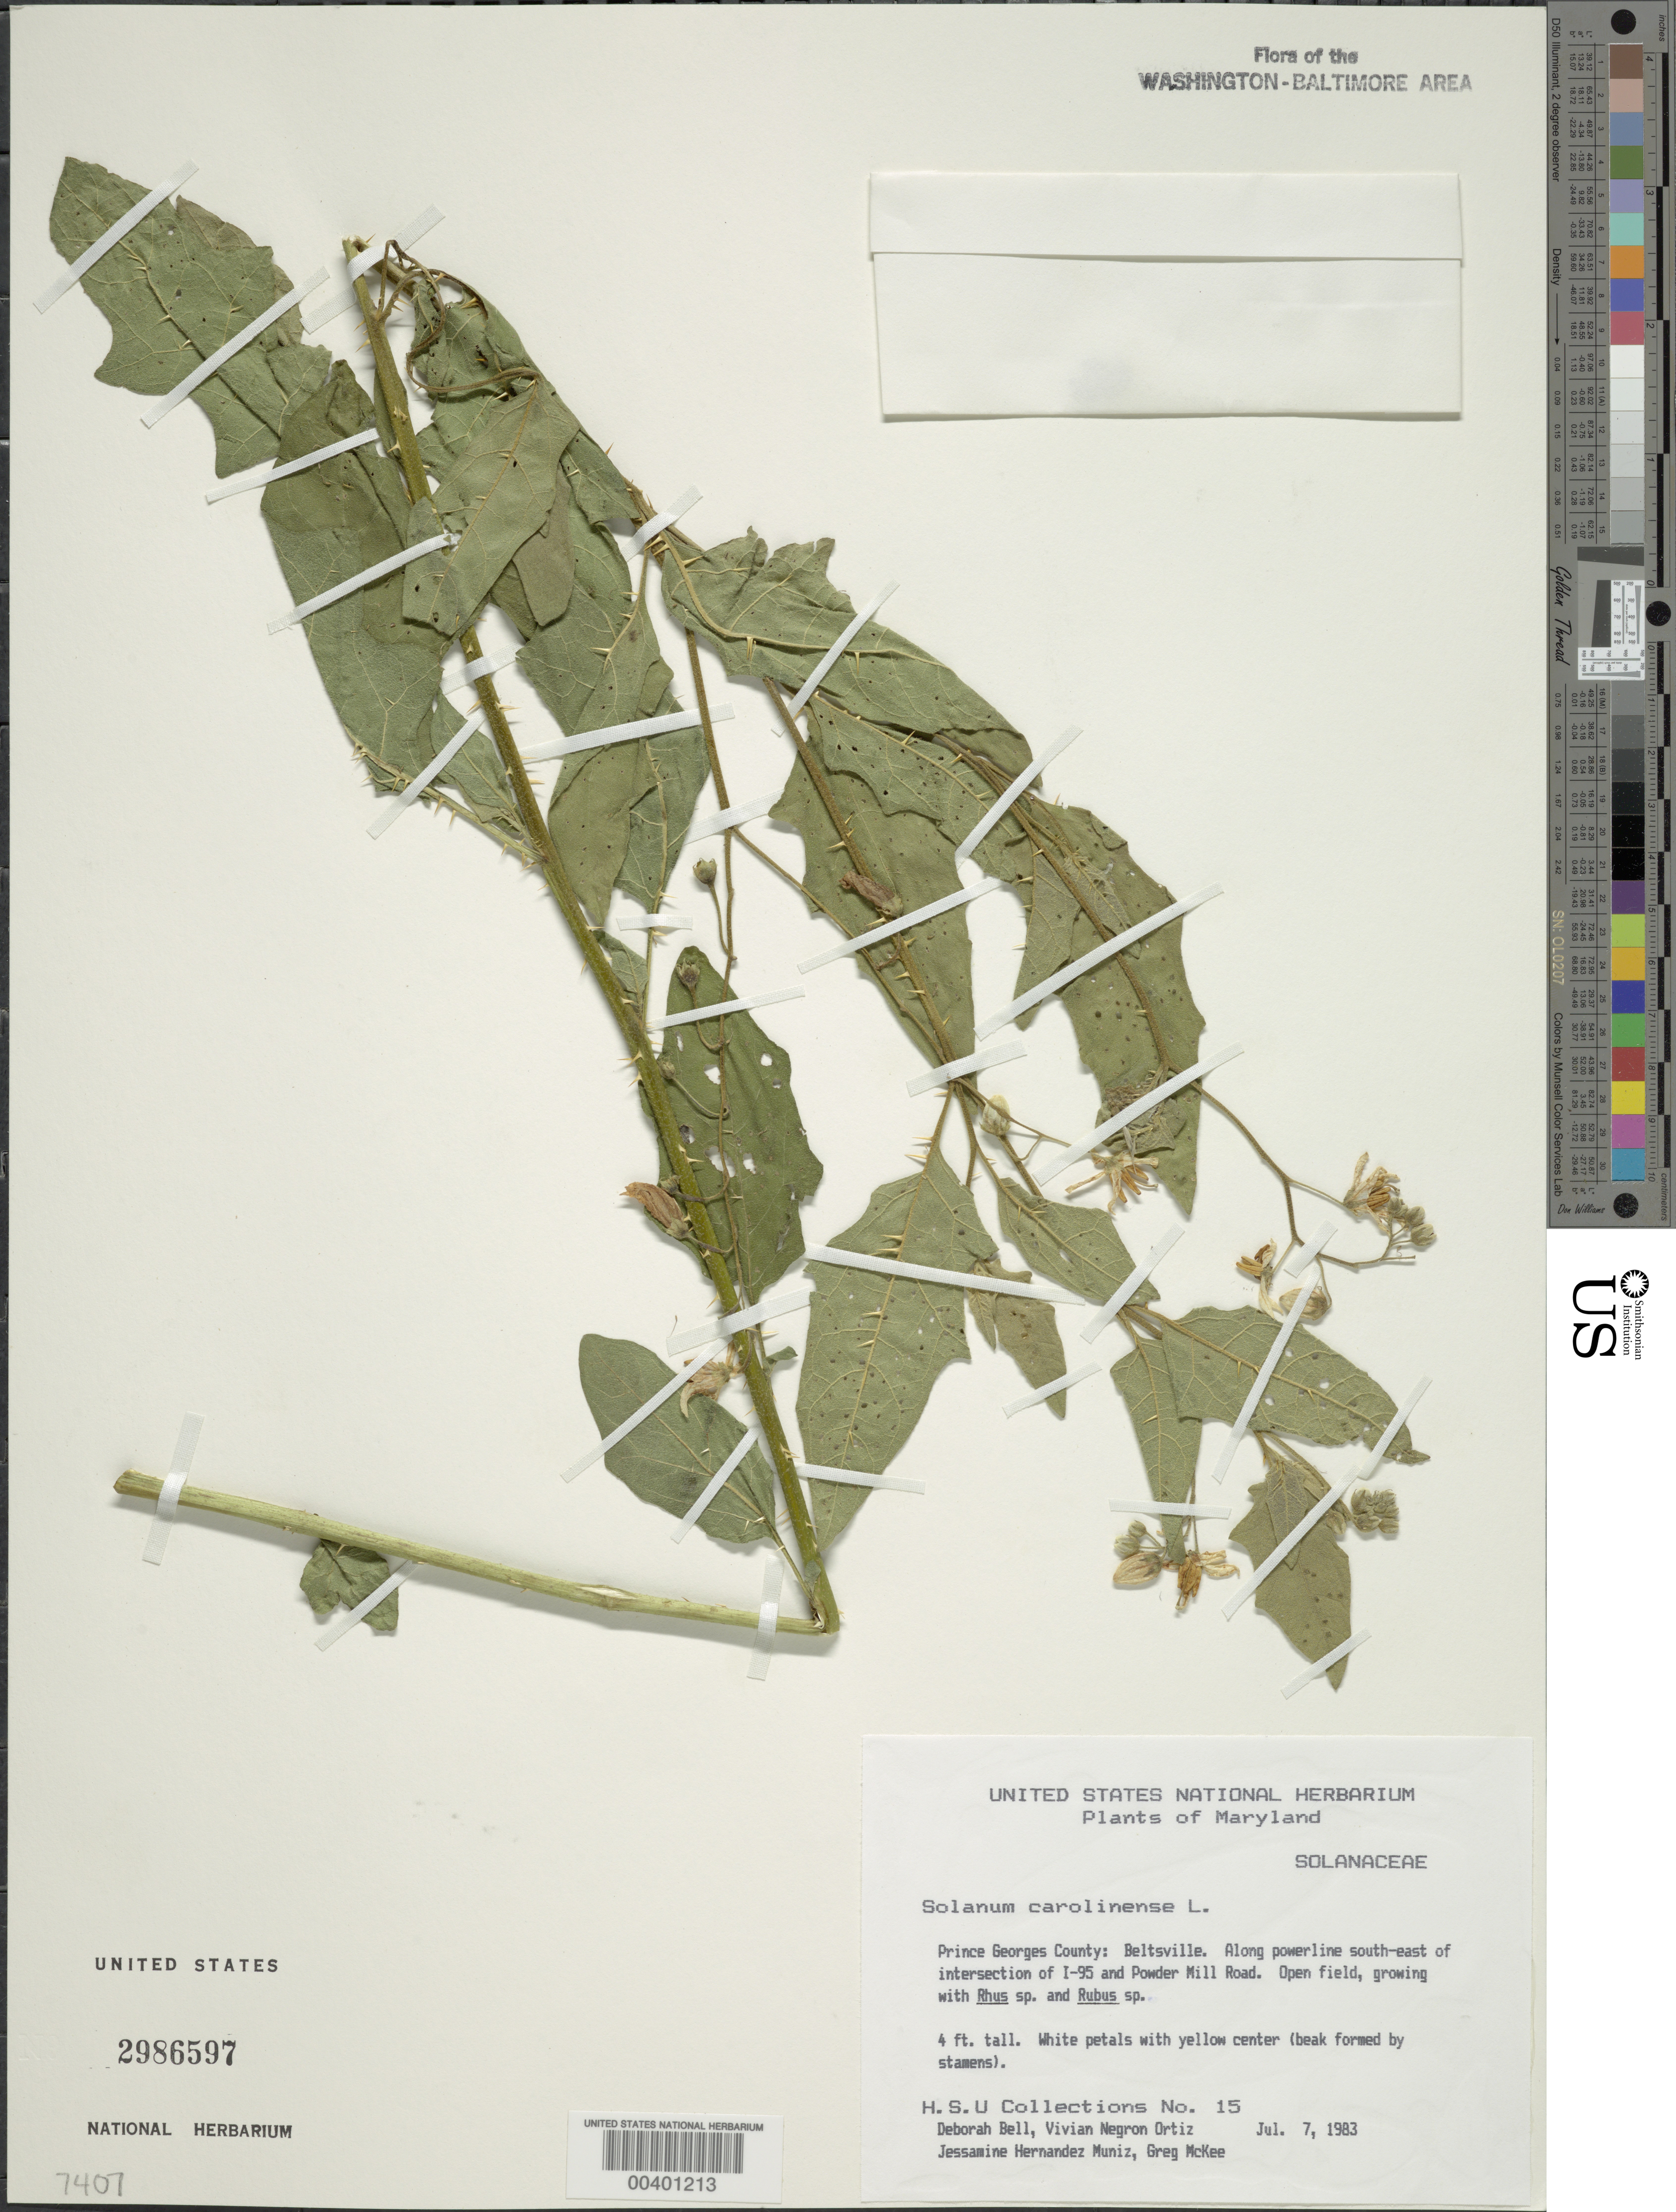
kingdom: Plantae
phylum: Tracheophyta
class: Magnoliopsida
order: Solanales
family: Solanaceae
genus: Solanum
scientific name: Solanum carolinense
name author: L.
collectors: Herbarium Services Unit Staff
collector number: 15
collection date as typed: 07 Jul 1983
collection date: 1983-07-07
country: United States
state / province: Maryland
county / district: Prince George's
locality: And Powder Mill Road.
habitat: Open field, growing with Rhus sp. and Rubus sp.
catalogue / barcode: US 2986597